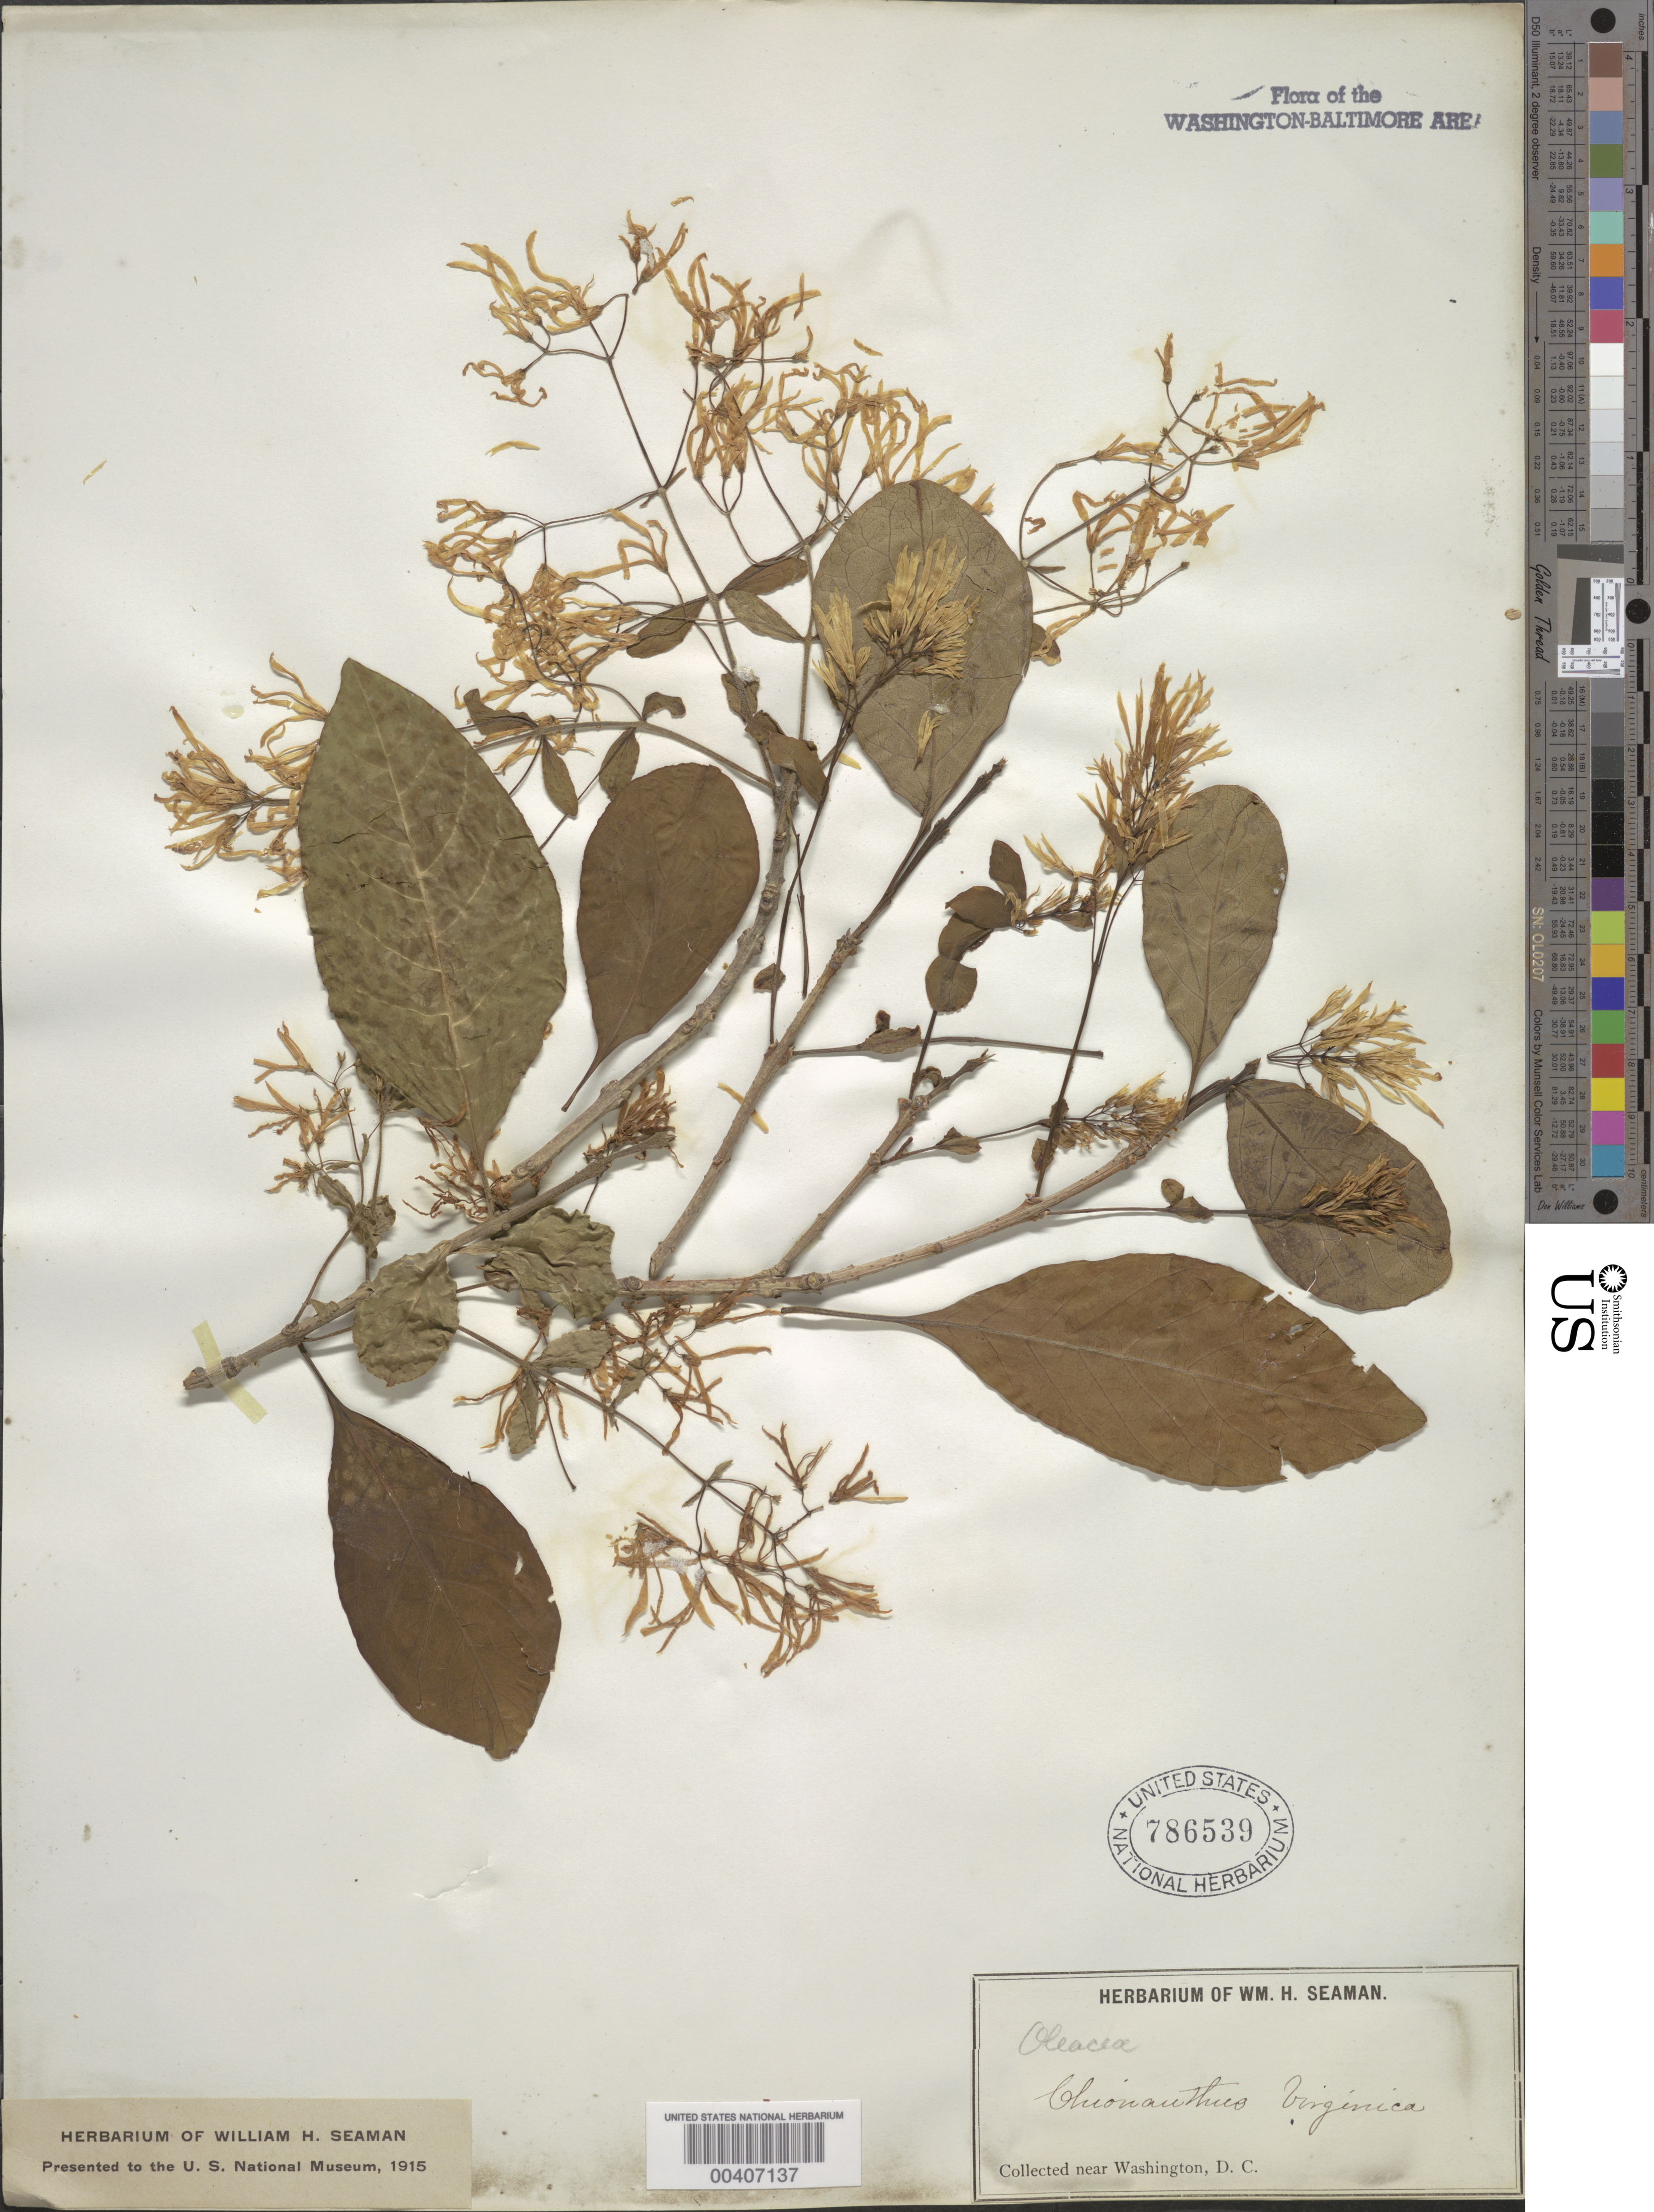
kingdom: Plantae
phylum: Tracheophyta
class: Magnoliopsida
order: Lamiales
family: Oleaceae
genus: Chionanthus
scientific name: Chionanthus virginicus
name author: L.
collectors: W. Seaman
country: United States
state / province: District of Columbia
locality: Near Washington DC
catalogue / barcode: US 786539